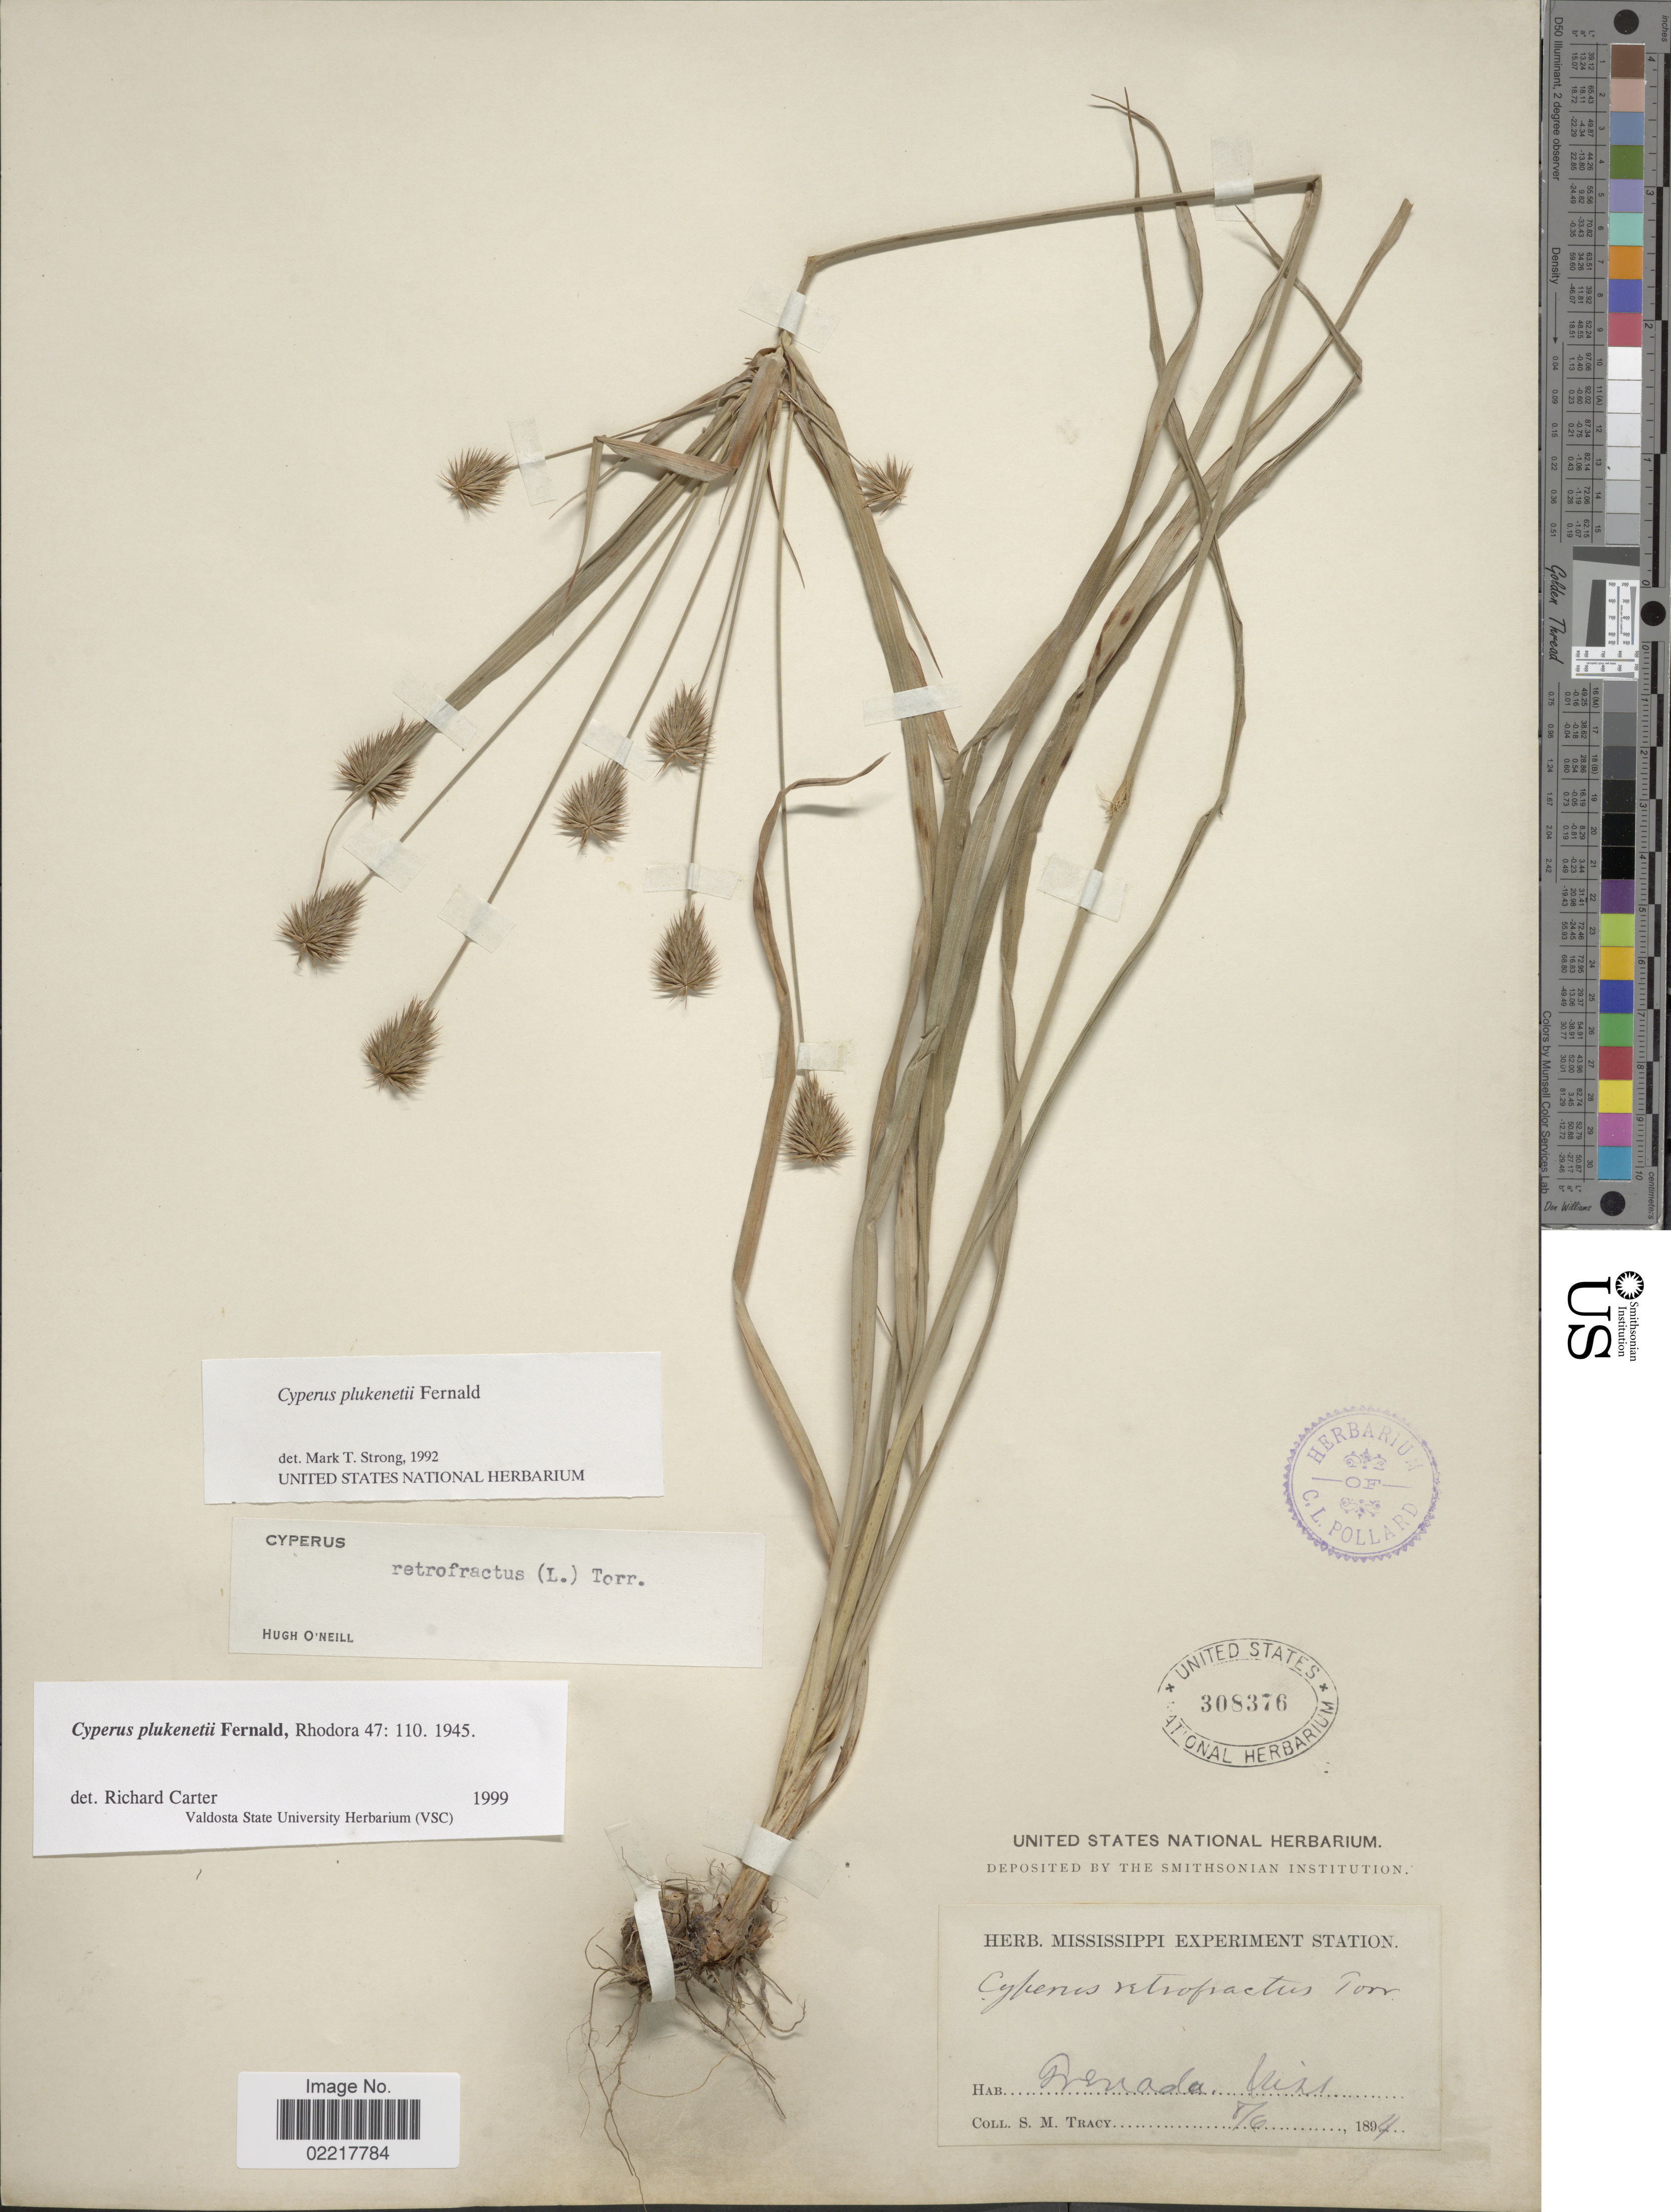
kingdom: Plantae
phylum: Tracheophyta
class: Liliopsida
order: Poales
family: Cyperaceae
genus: Cyperus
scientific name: Cyperus plukenetii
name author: Fernald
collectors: S. M. Tracy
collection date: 1894-08-06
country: United States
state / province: Mississippi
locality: Grenada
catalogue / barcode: US 308376